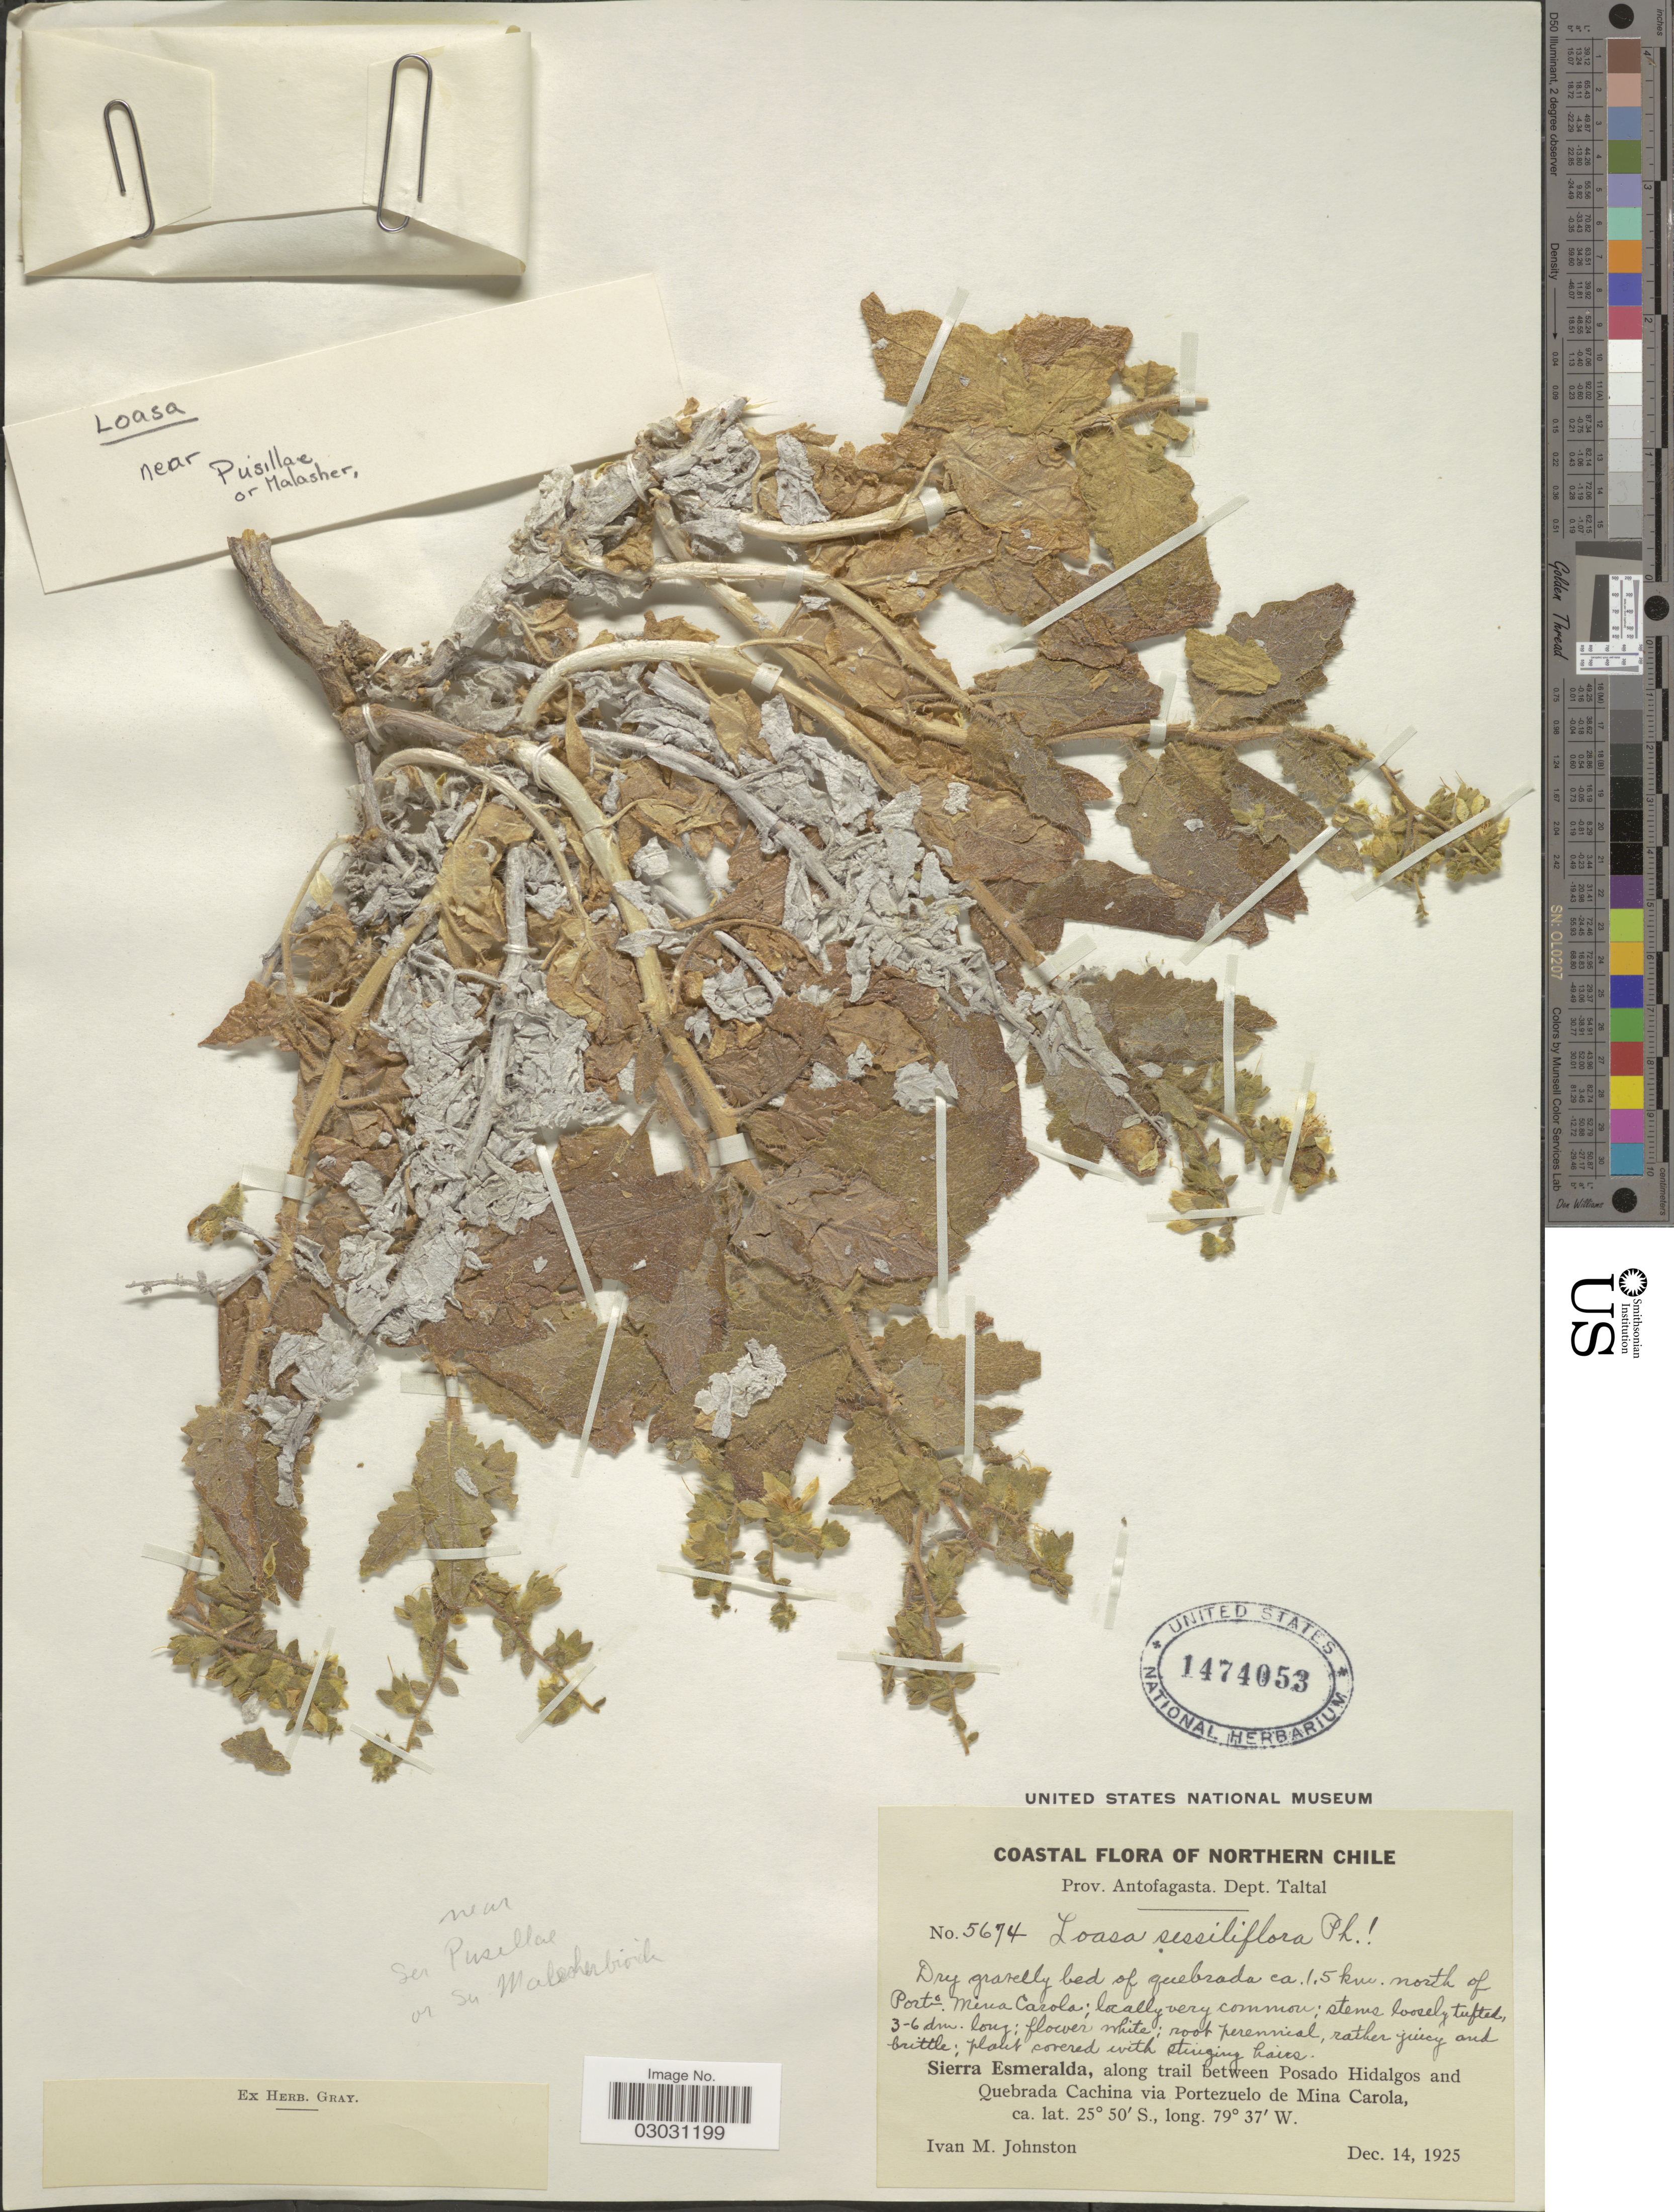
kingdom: Plantae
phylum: Tracheophyta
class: Magnoliopsida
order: Cornales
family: Loasaceae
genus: Loasa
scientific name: Loasa longiseta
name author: Phil.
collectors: I.M. Johnston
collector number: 5674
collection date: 1925-12-14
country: Chile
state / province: Antofagasta (II)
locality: Northern Chile, Prov. Antofagasta. Dept. Taltal, Sierra Esmeralda, along trail between Posado Hidalgos and Quebrada Cachina via Portezuelo de Mina Carola.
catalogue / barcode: US 1474053